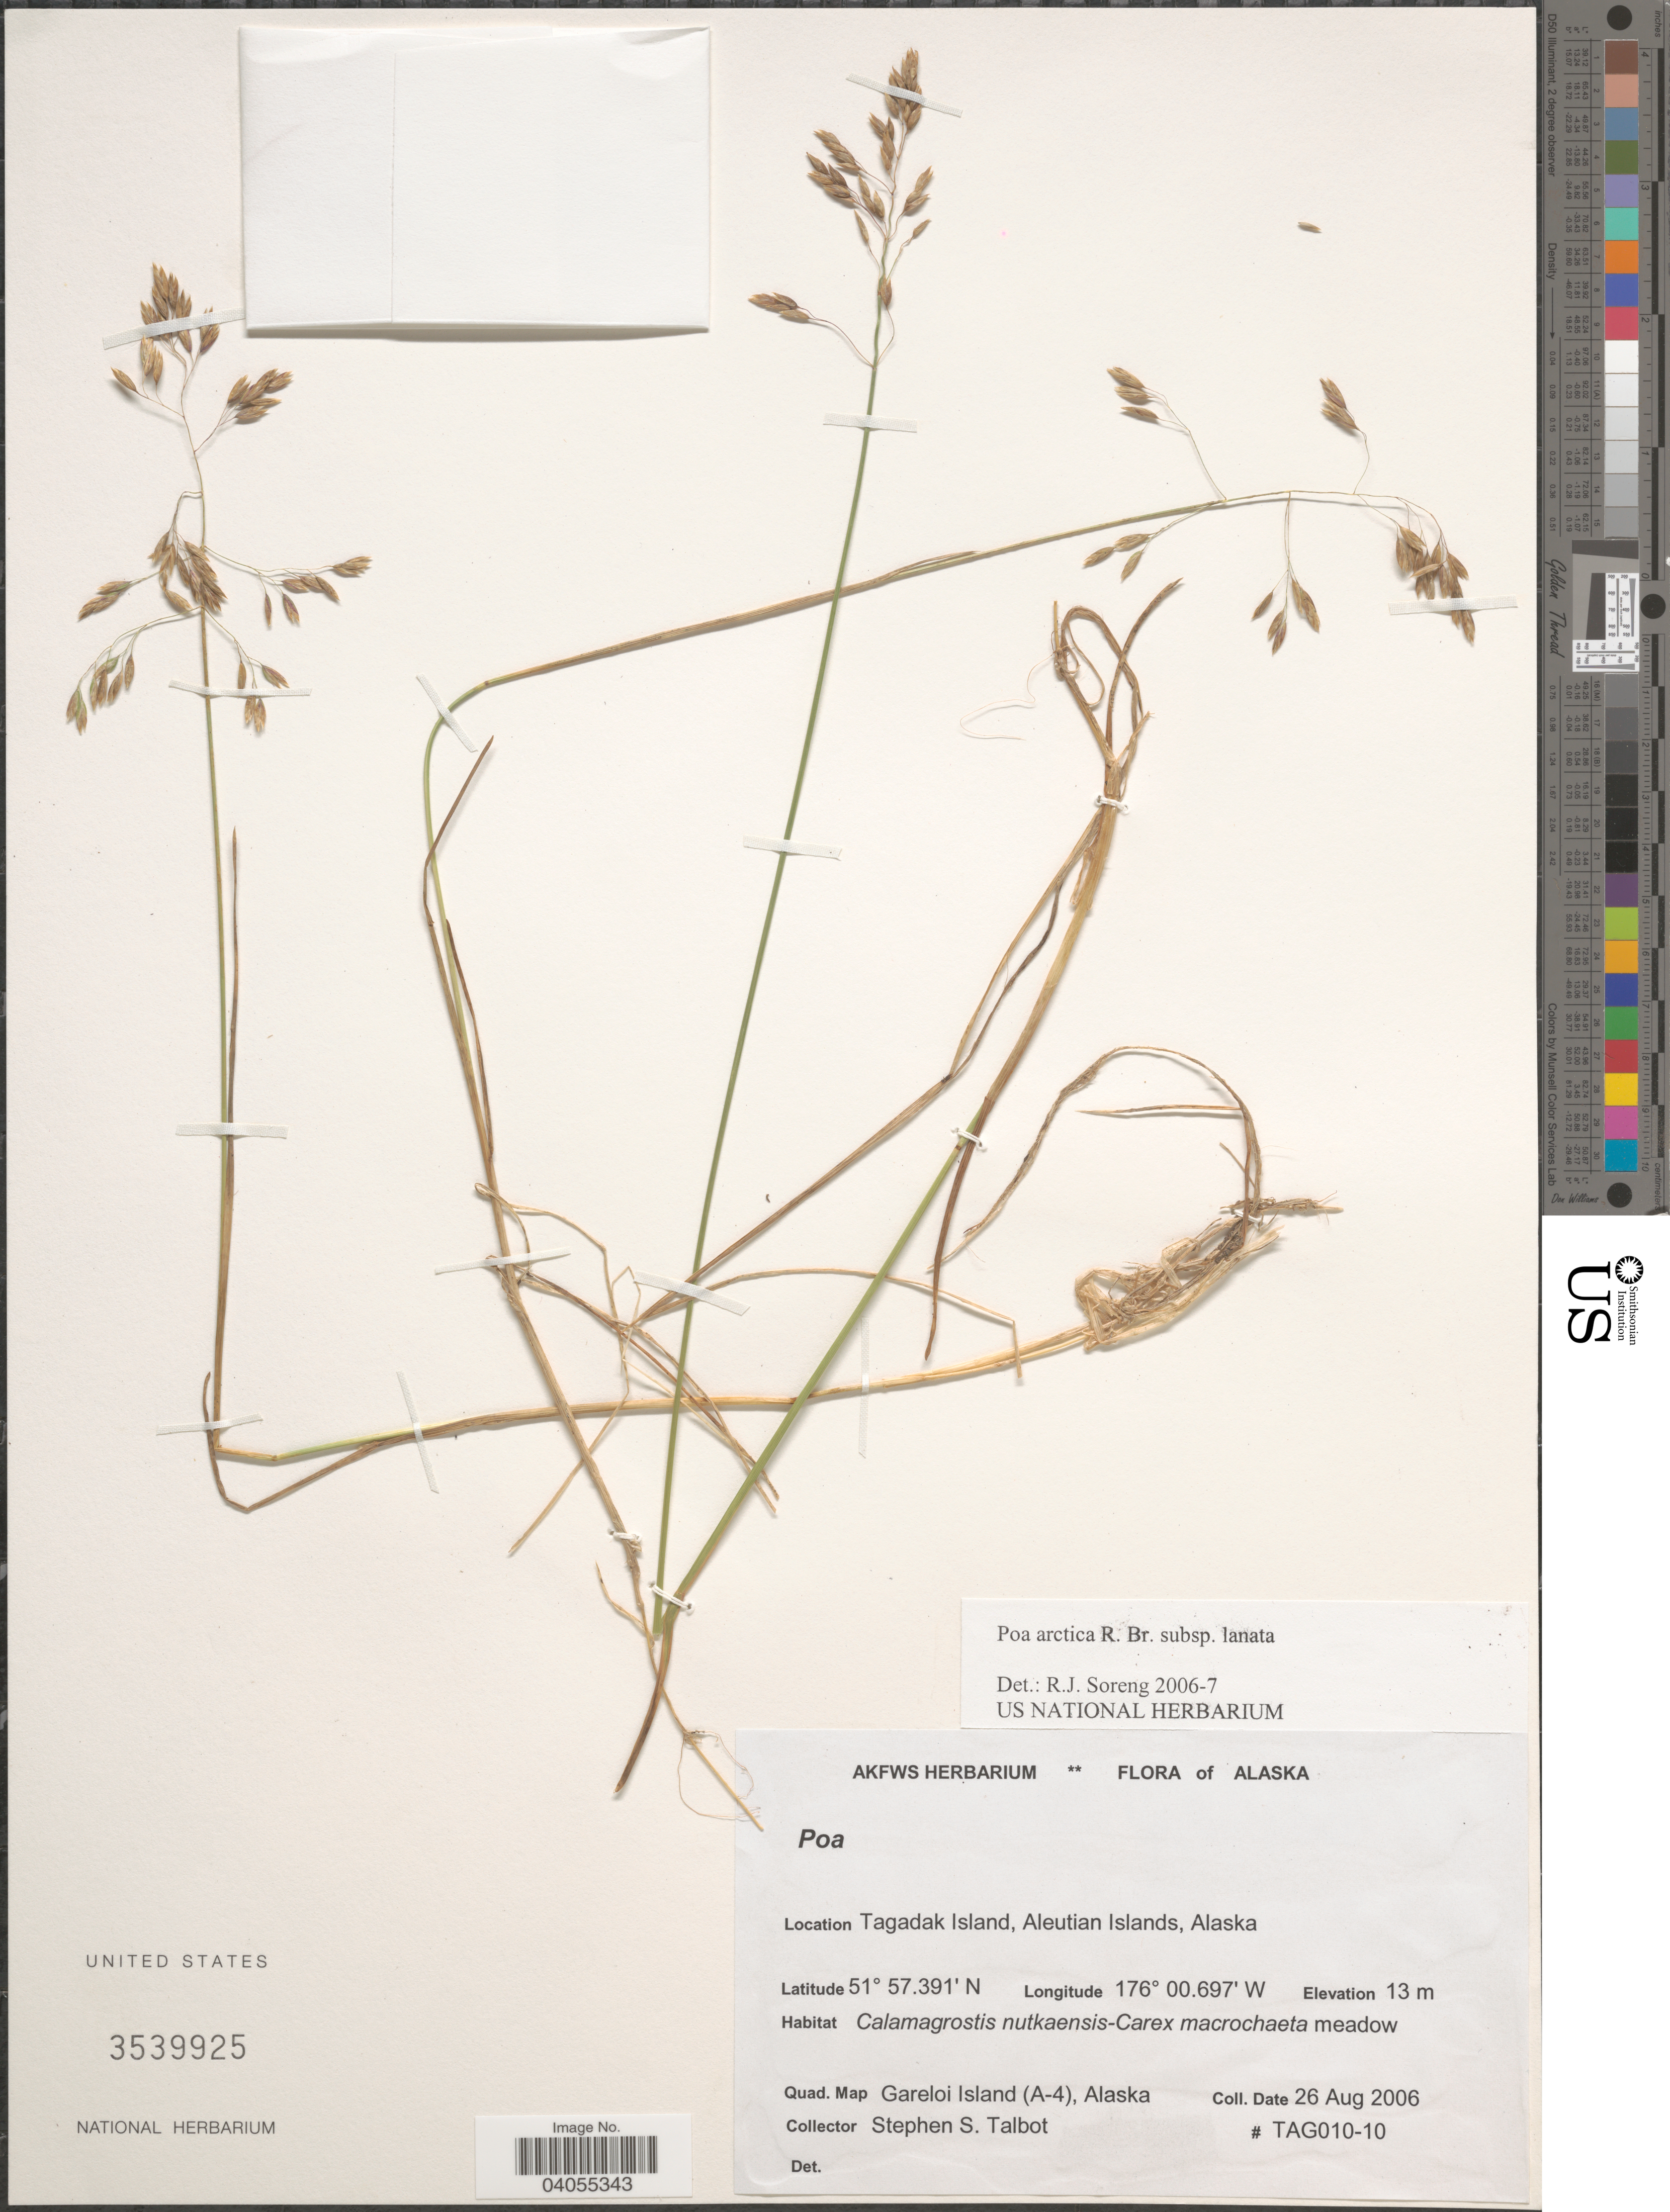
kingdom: Plantae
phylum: Tracheophyta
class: Liliopsida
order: Poales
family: Poaceae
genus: Poa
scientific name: Poa arctica subsp. lanata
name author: (Scribn. & Merr.) Soreng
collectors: S. S. Talbot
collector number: TAG010-10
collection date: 2006-08-26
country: United States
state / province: Alaska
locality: Tagadak Island, Aleutian Islands. Quad. Map Gareloi Island (A-4).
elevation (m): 13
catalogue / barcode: US 3539925